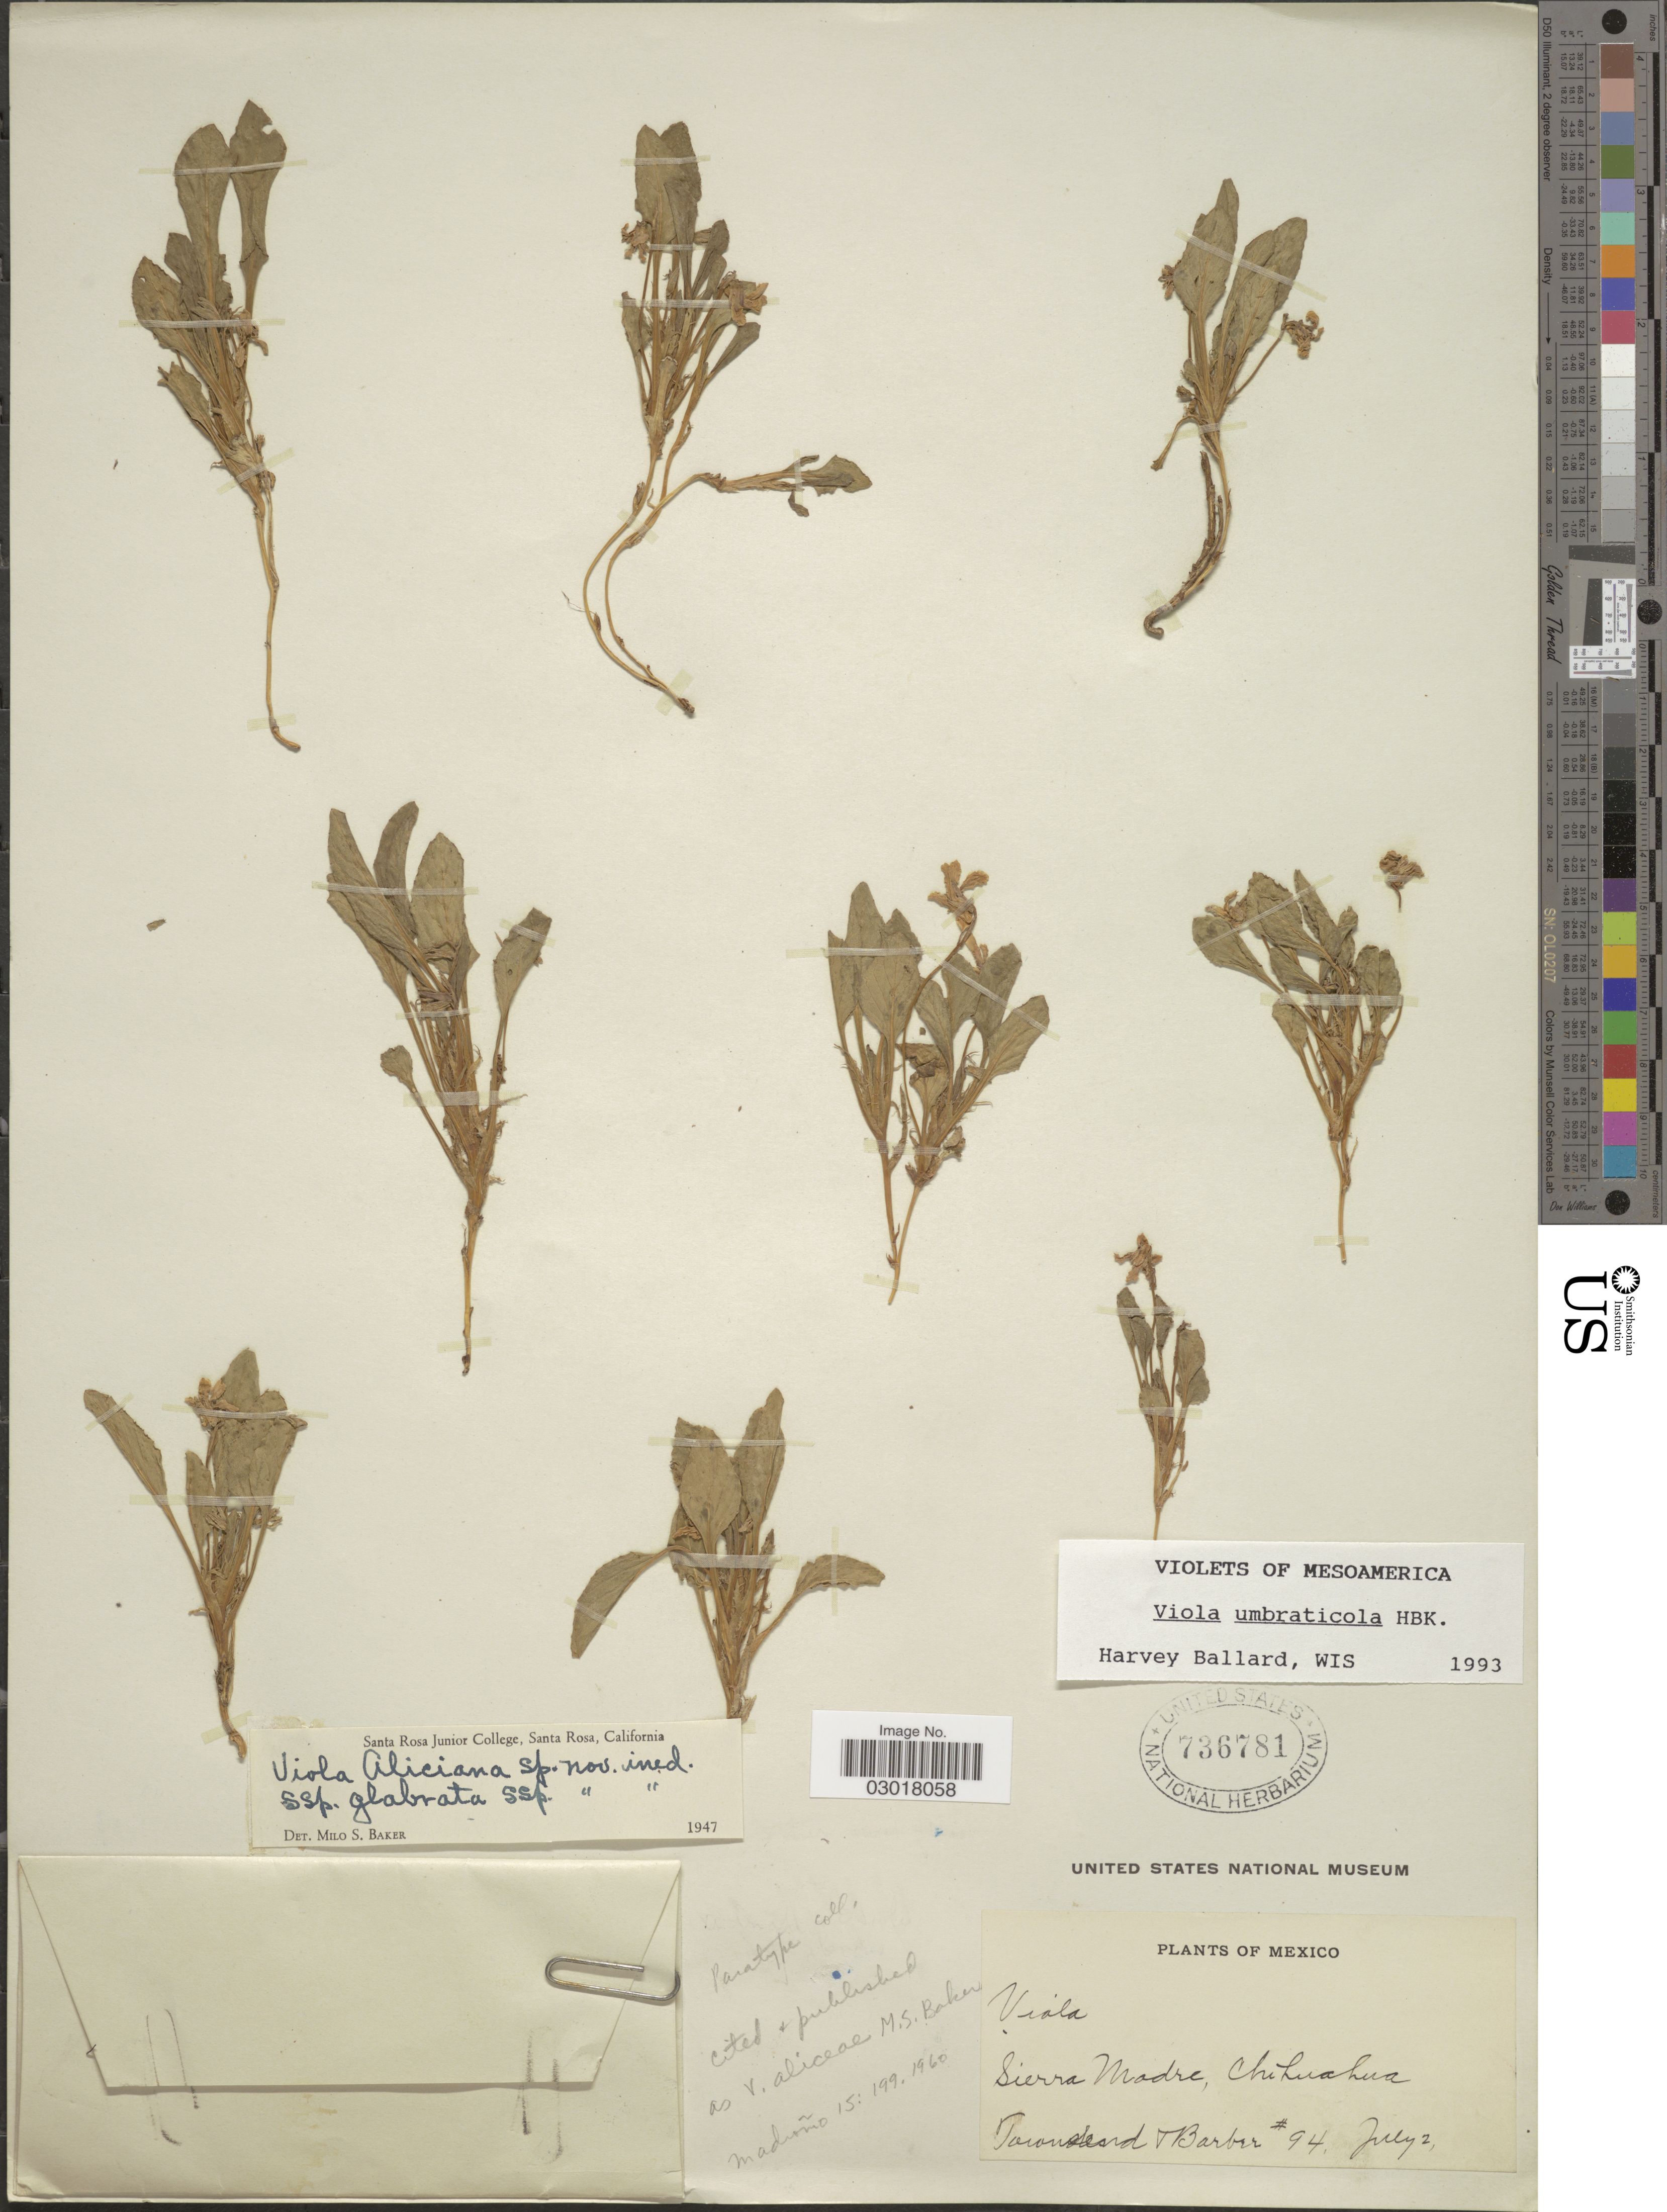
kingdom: Plantae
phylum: Tracheophyta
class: Magnoliopsida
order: Malpighiales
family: Violaceae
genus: Viola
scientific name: Viola umbraticola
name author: Kunth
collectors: T. Barber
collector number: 94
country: Mexico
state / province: Chihuahua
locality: Sierra Madre.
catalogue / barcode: US 736781